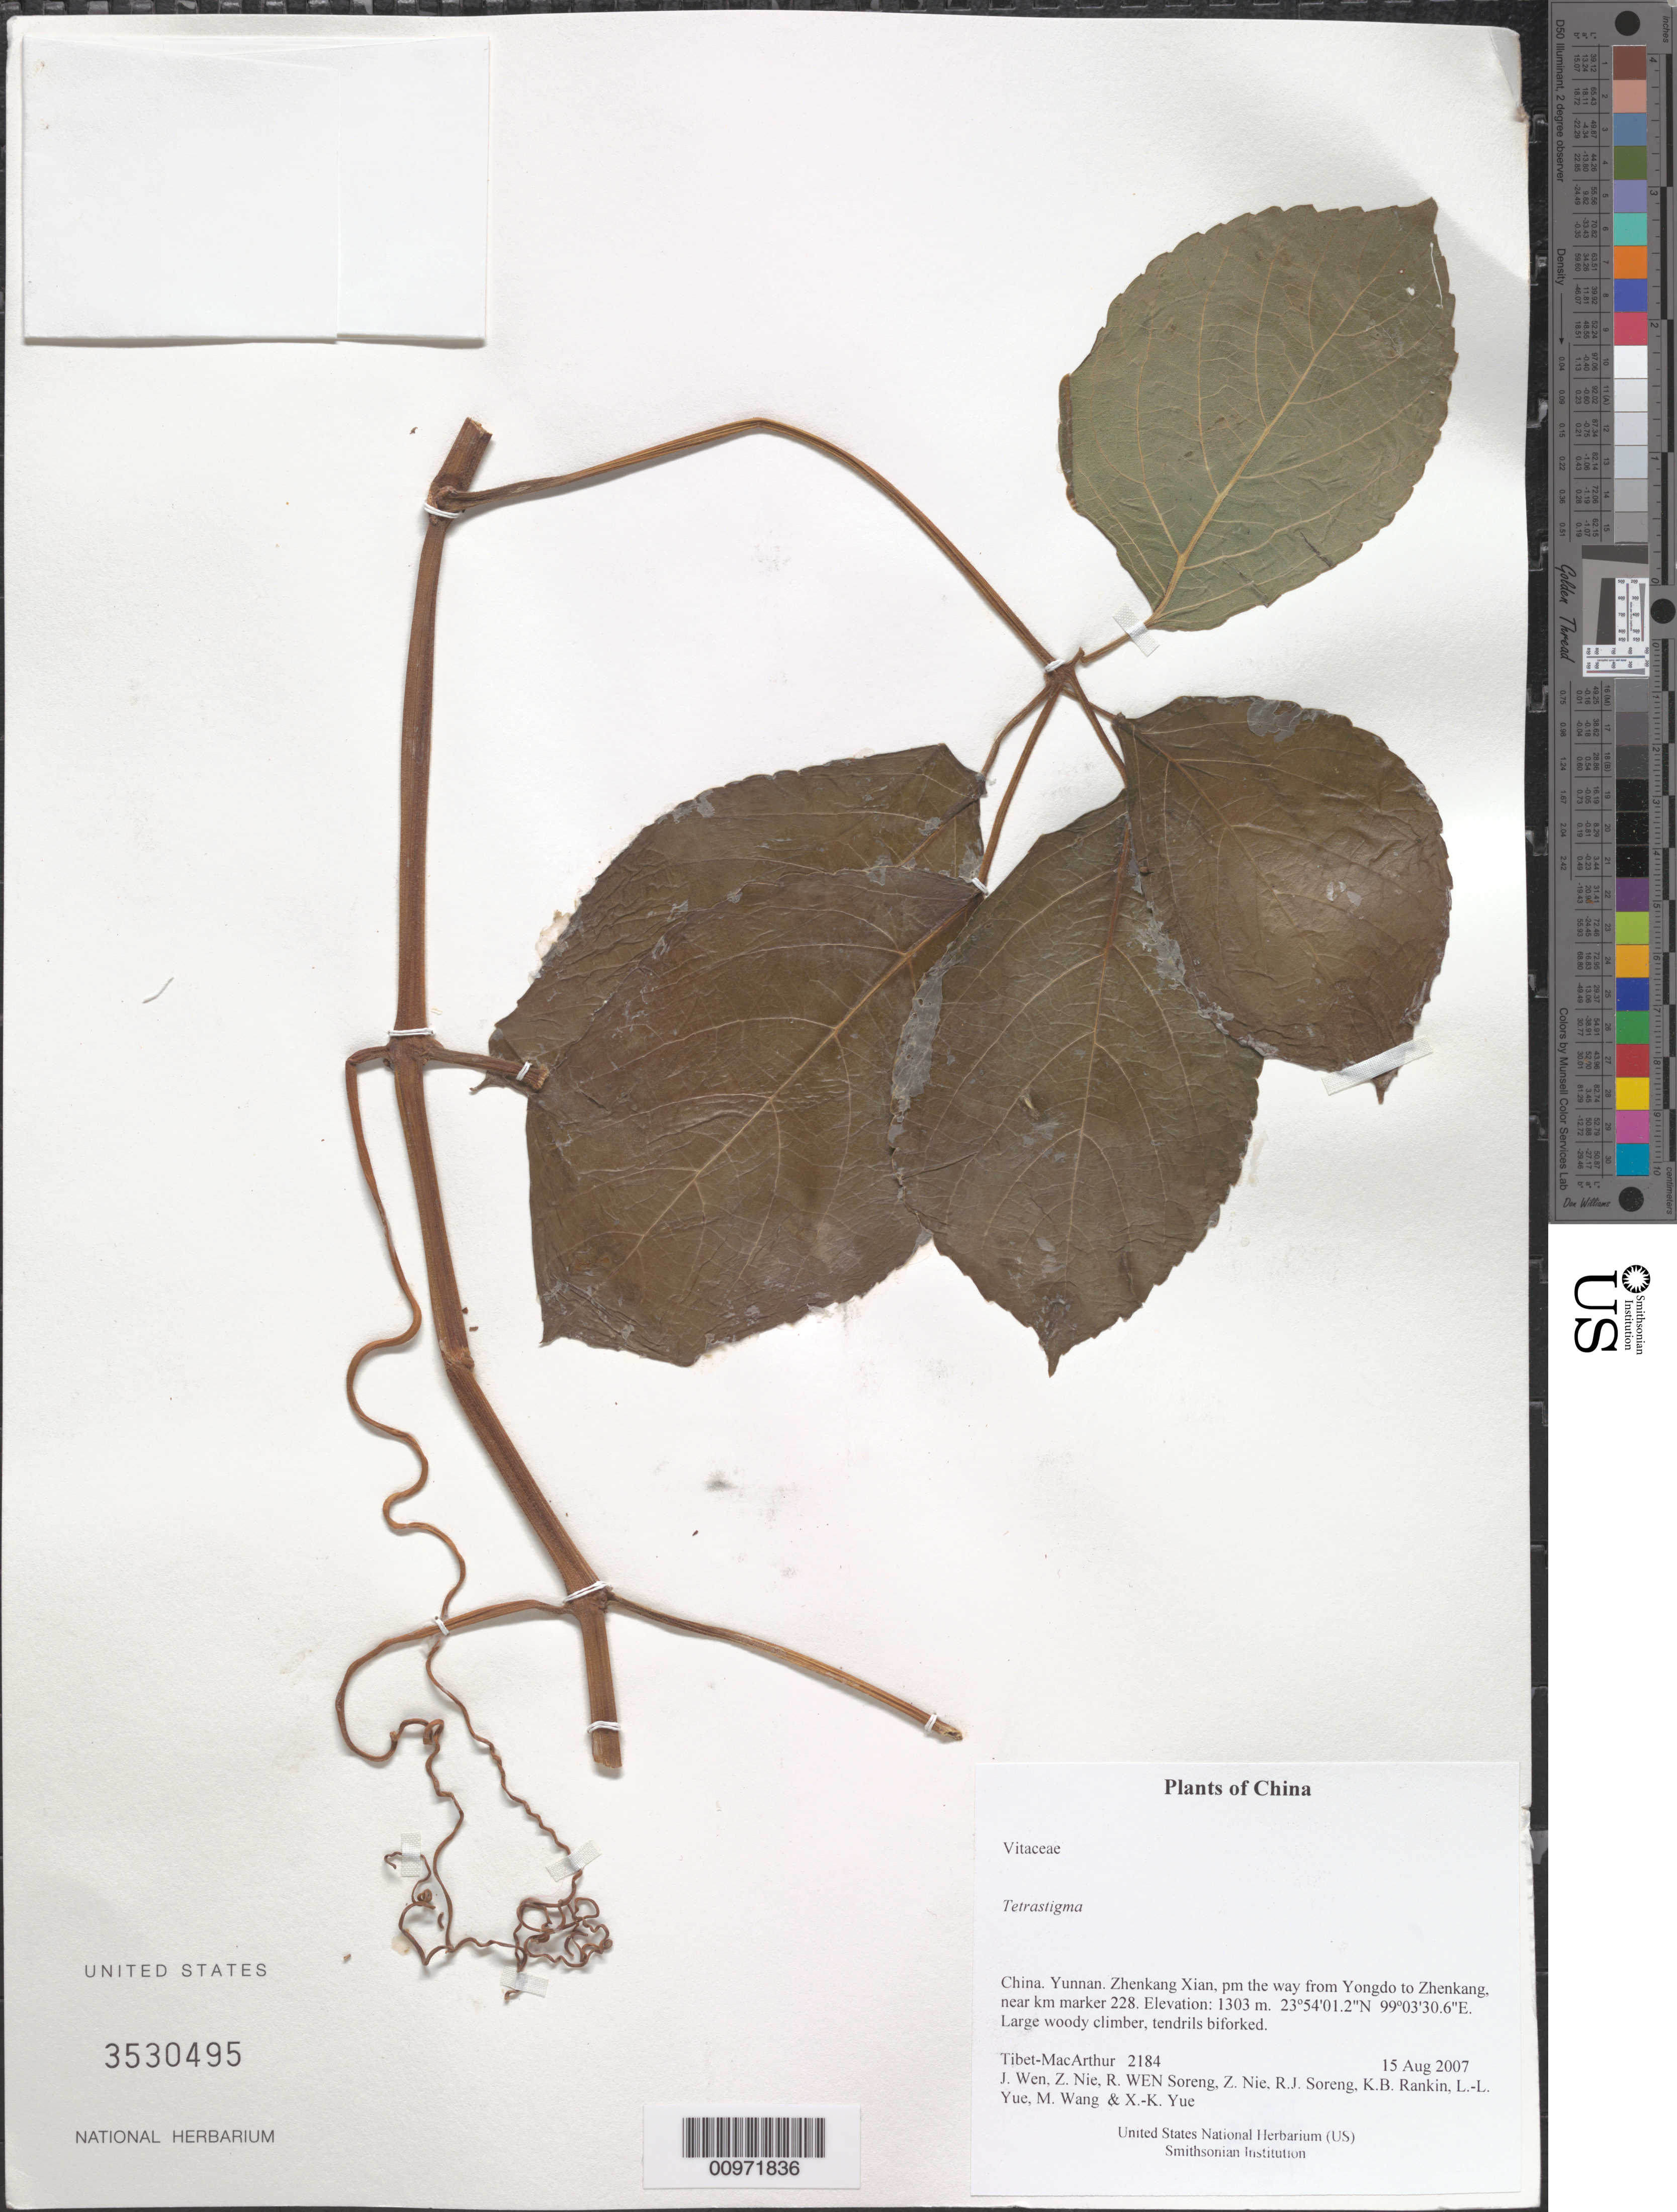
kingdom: Plantae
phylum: Tracheophyta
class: Magnoliopsida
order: Vitales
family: Vitaceae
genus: Tetrastigma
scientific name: Tetrastigma sp.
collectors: Tibet-MacArthur, J. Wen, Z. Nie, R. J. Soreng, K. Rankin, L. Yue, M. Wang & X. Yue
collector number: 2184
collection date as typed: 15 Aug 2007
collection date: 2007-08-15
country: China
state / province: Yunnan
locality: Zhenkang Xian, pm the way from Yongdo to Zhenkang, near km marker 228.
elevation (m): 1303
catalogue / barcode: US 3530495